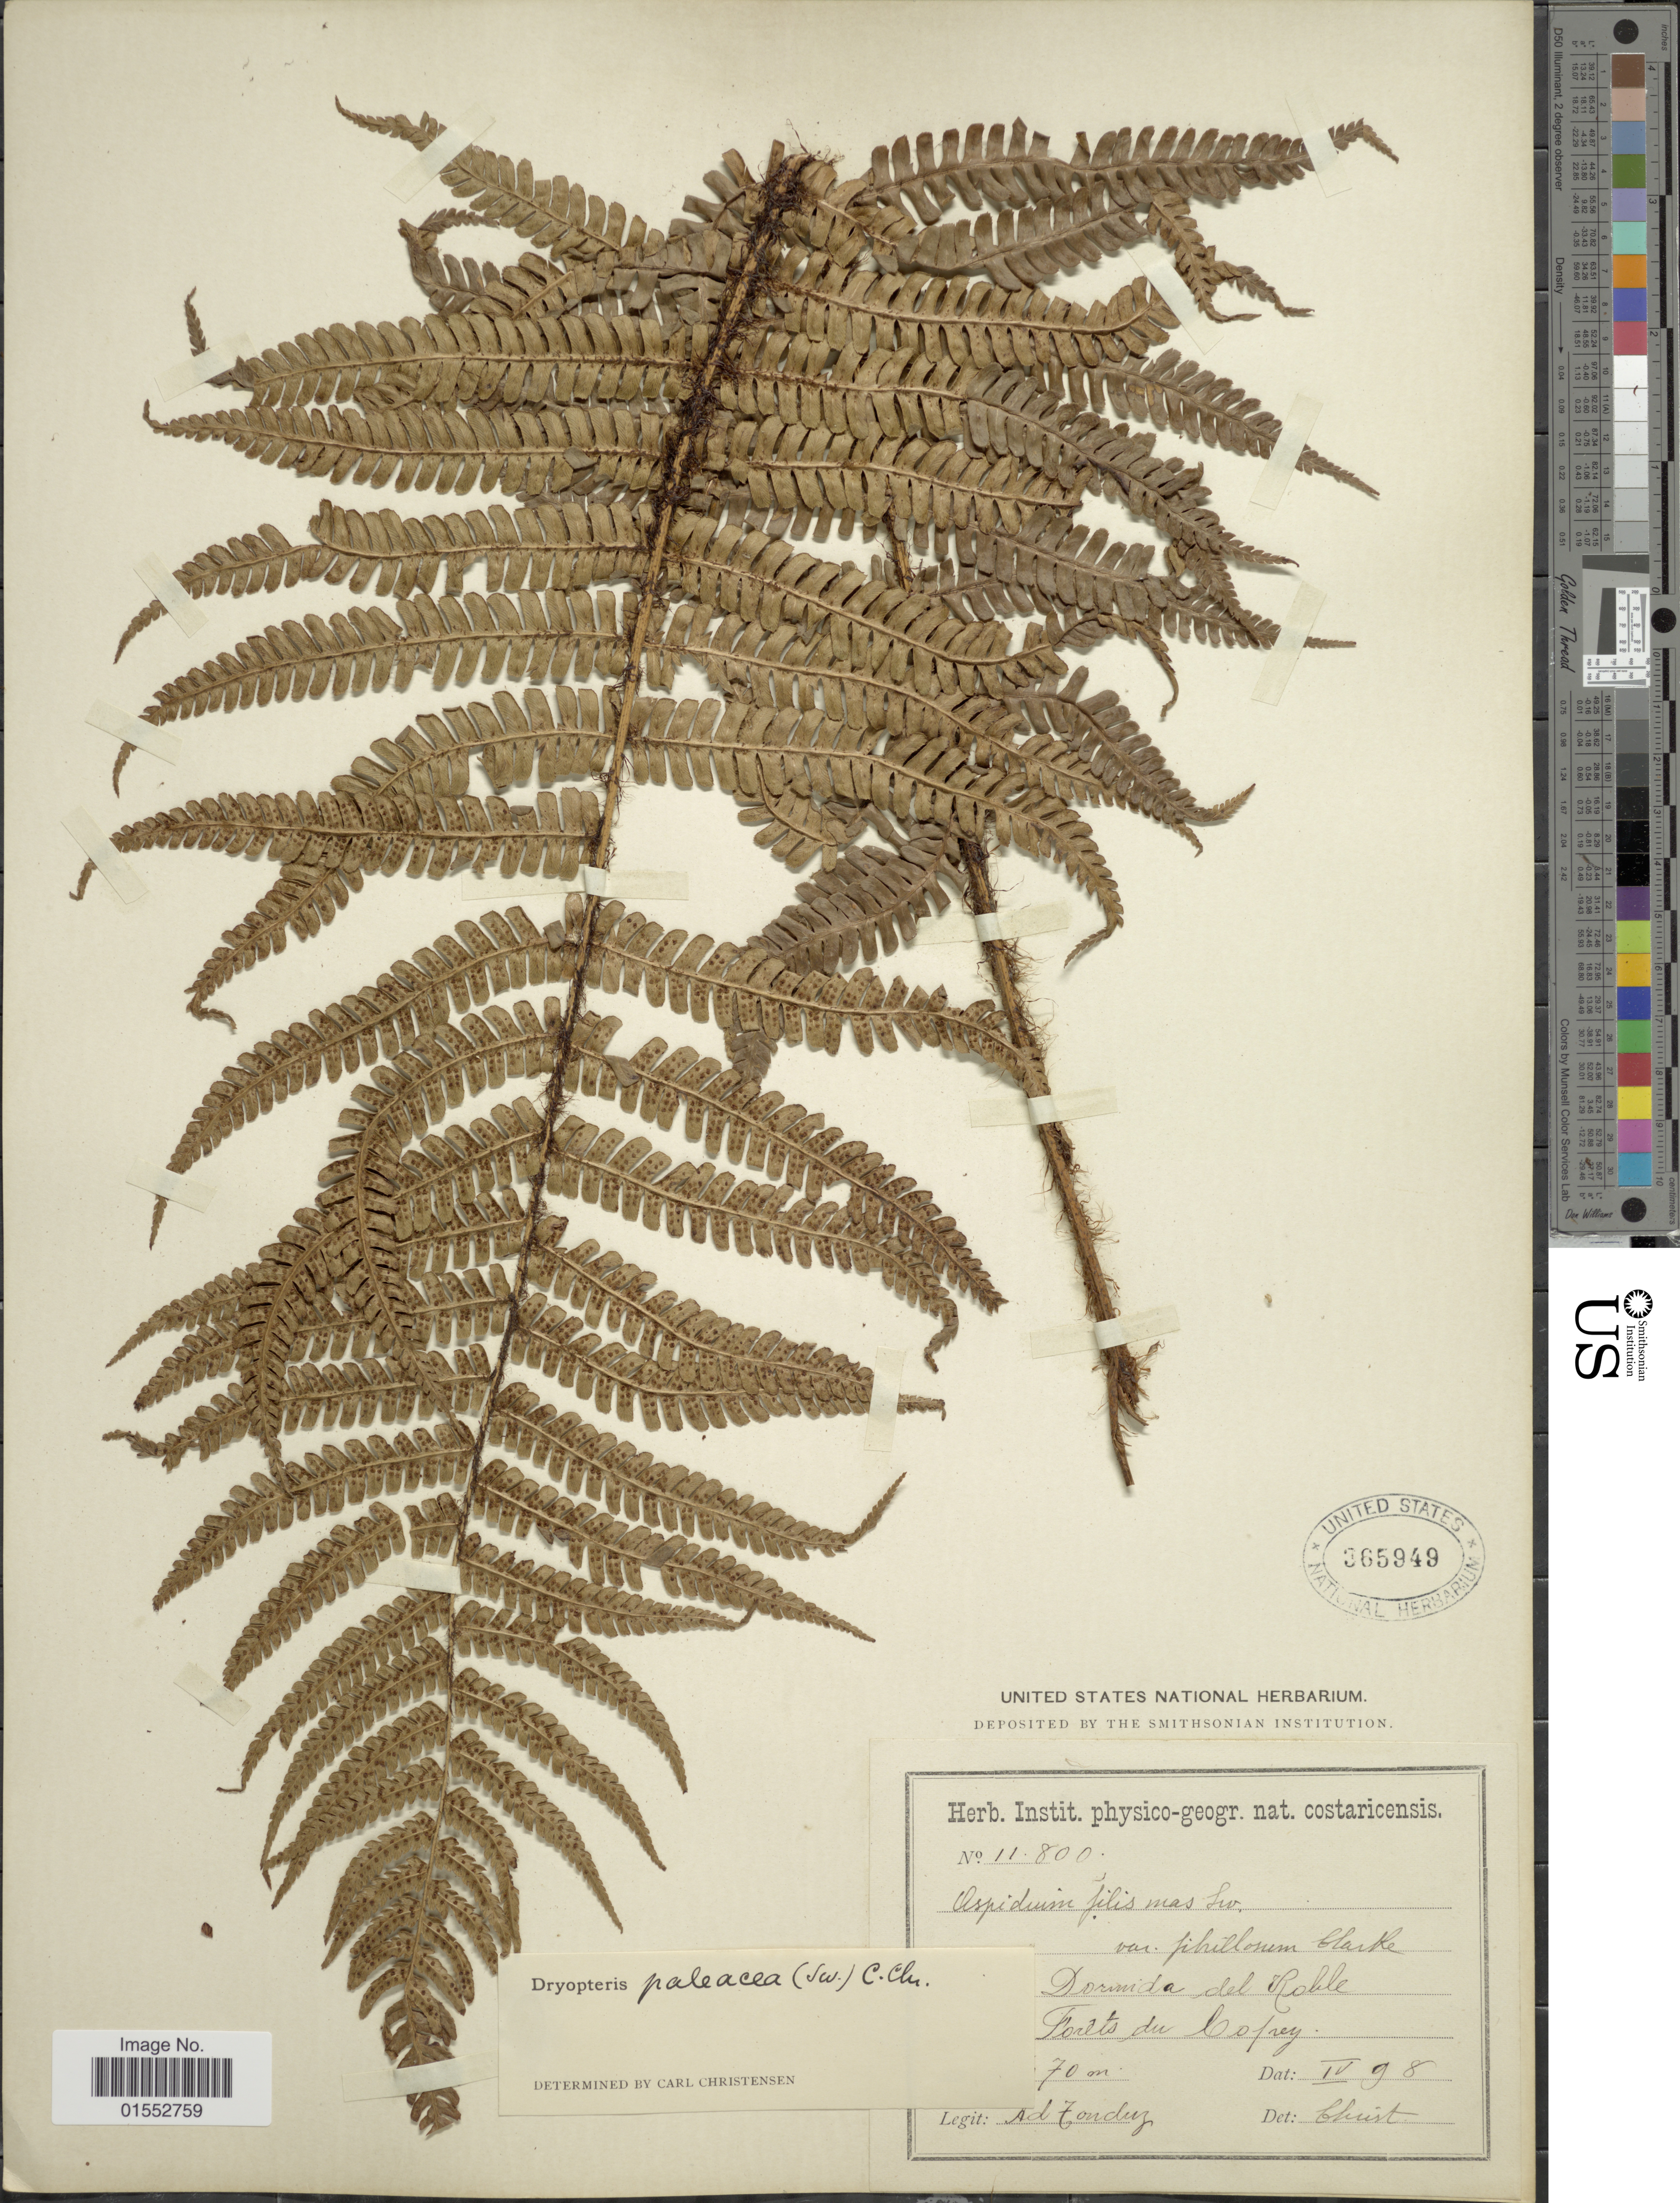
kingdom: Plantae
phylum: Tracheophyta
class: Polypodiopsida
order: Polypodiales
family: Dryopteridaceae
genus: Dryopteris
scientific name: Dryopteris wallichiana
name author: (Spreng.) Hyl.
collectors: A. Tonduz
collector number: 11800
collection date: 1898-04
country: Costa Rica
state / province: San José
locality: Dormida del Roble, Forêts du Copey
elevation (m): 2670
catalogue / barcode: US 365949